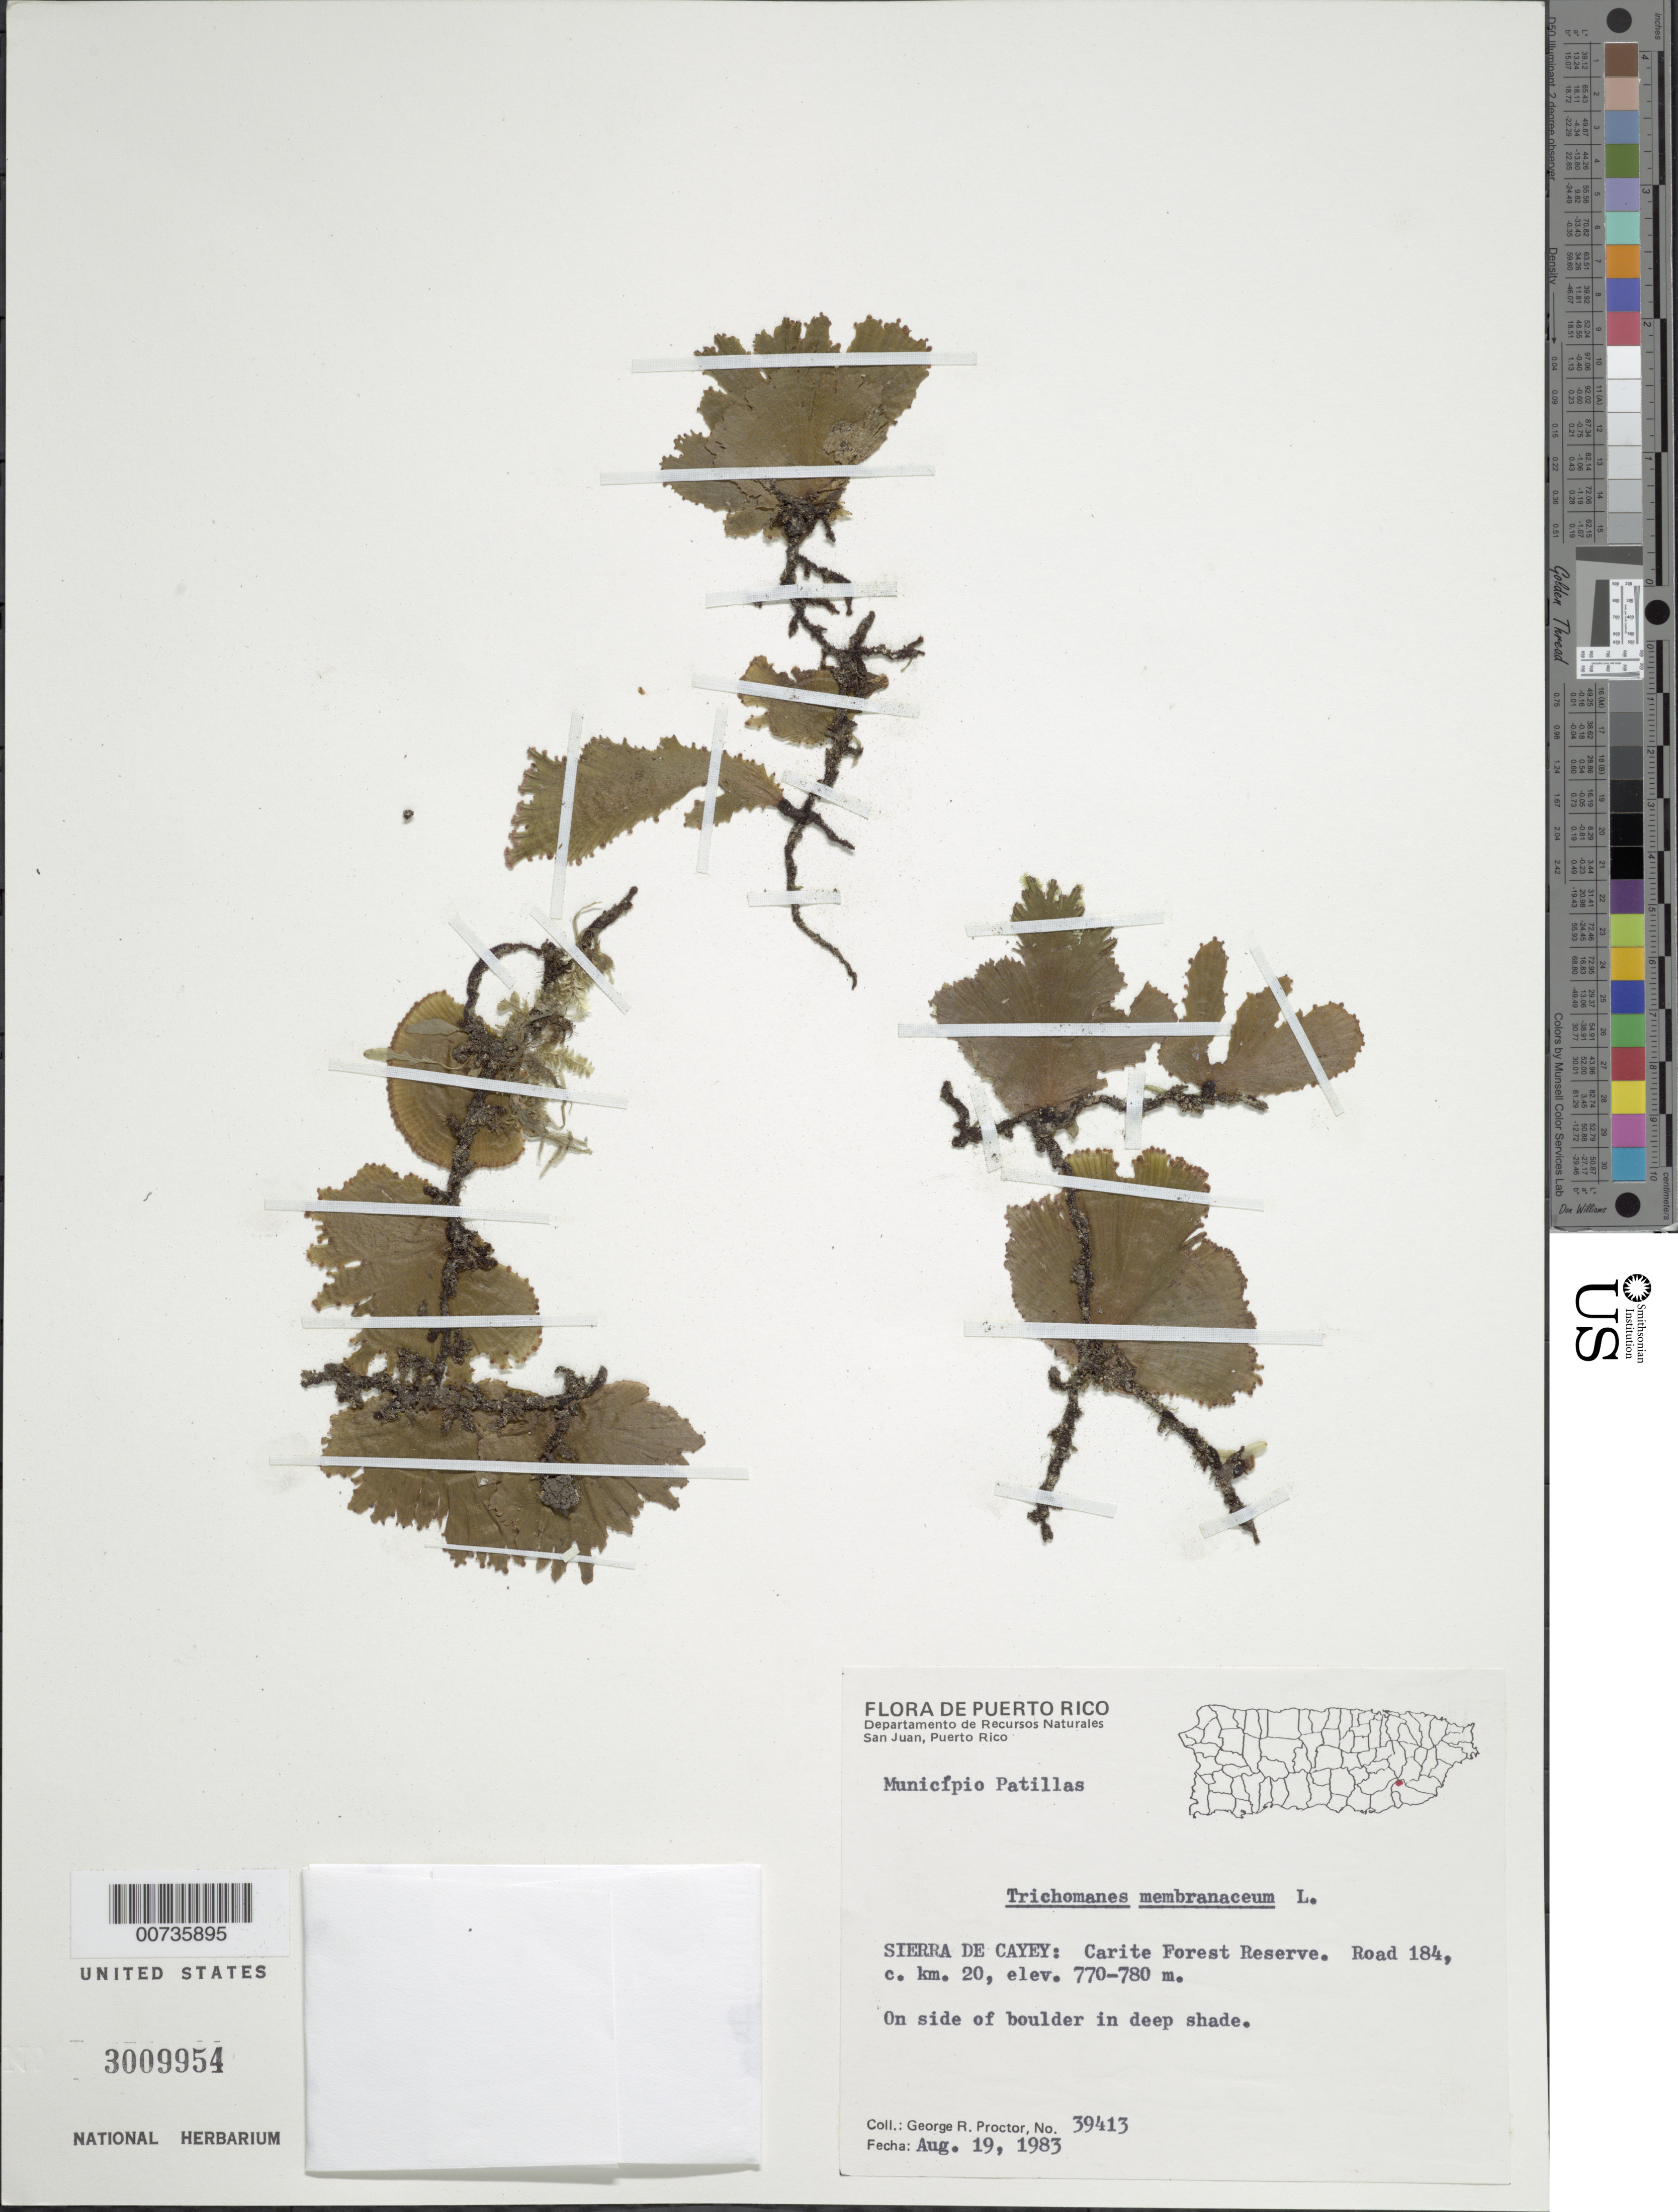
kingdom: Plantae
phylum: Tracheophyta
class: Polypodiopsida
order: Hymenophyllales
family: Hymenophyllaceae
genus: Didymoglossum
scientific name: Didymoglossum membranaceum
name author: (L.) Vareschi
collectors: G. R. Proctor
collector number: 39413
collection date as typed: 19 Aug 1983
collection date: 1983-08-19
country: Puerto Rico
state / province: Cayey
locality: Sierra de Cayey: Carite Forest Reserve, Road 184, c. km 20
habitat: On side of boulder in deep shade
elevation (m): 770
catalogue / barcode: US 3009954